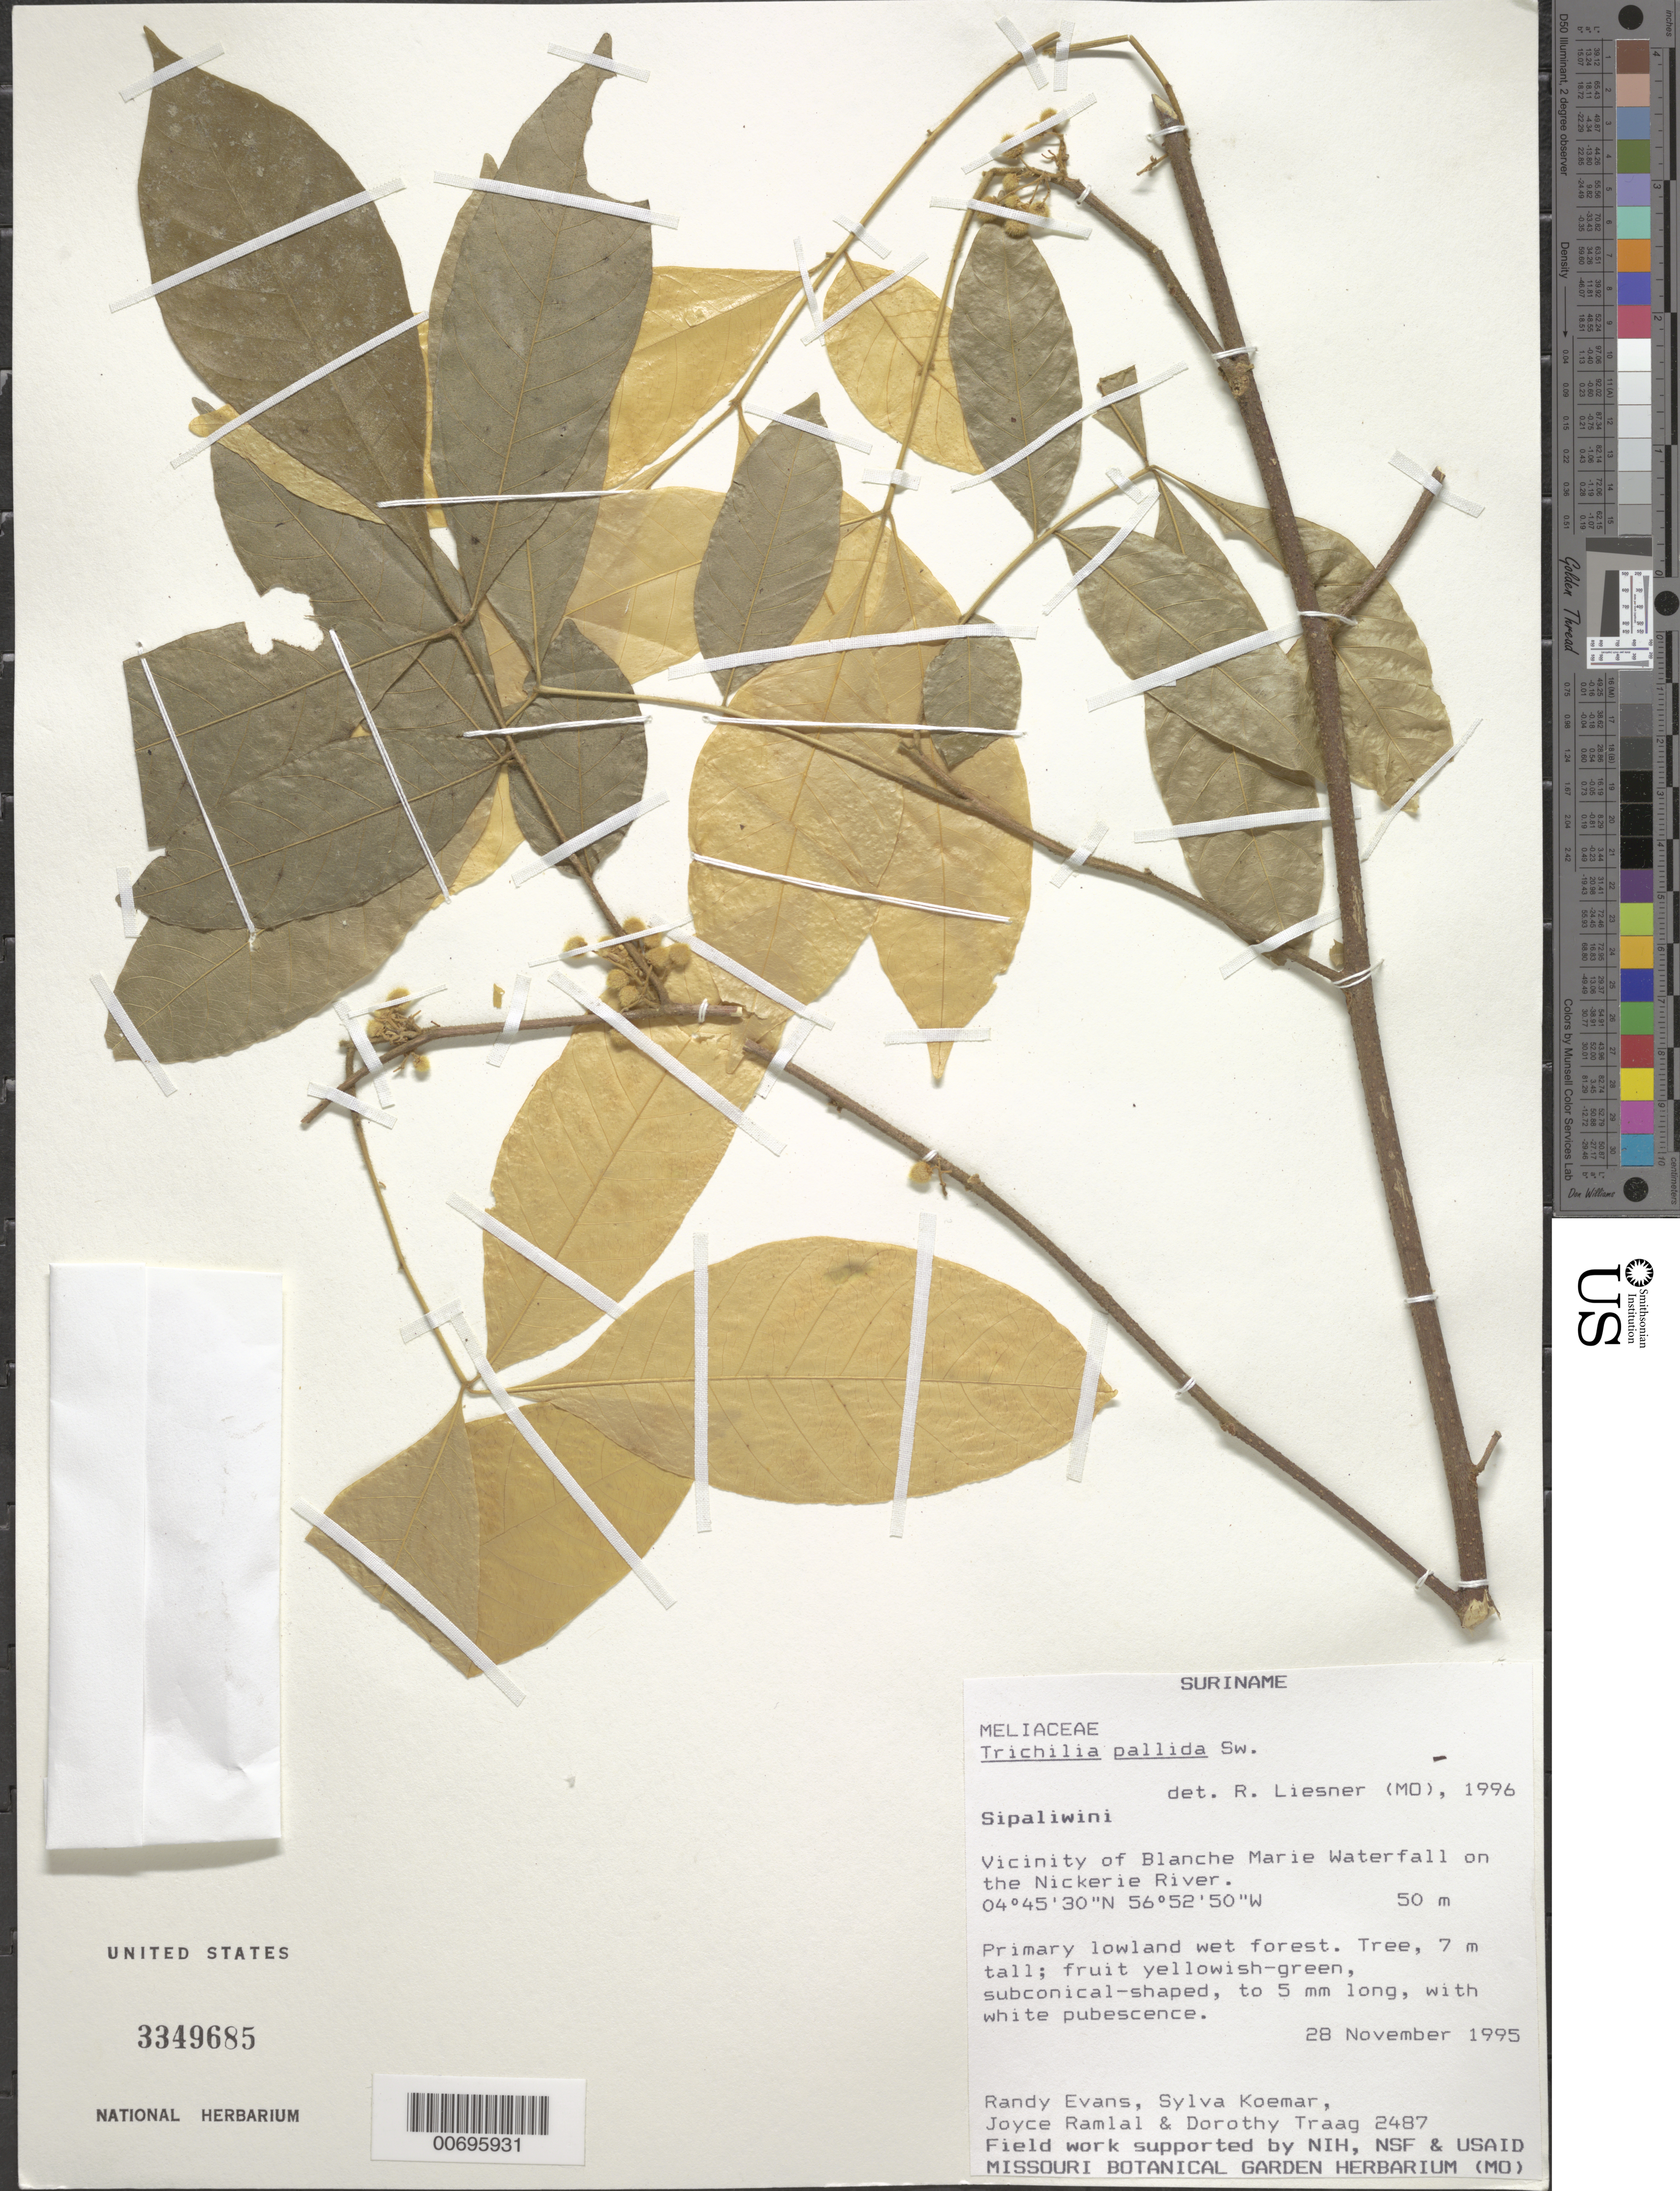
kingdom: Plantae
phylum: Tracheophyta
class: Magnoliopsida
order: Sapindales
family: Meliaceae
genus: Trichilia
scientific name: Trichilia pallida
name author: Sw.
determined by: Liesner, R. L.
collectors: R. Evans, S. Koemar, J. Ramlal & D. Traag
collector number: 2487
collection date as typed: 28-Nov-95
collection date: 1995-11-28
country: Suriname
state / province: Sipaliwini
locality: Blanche Marie Waterfall, vic., on Nickerie R.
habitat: Primary lowland wet forest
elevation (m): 50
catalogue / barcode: US 3349685